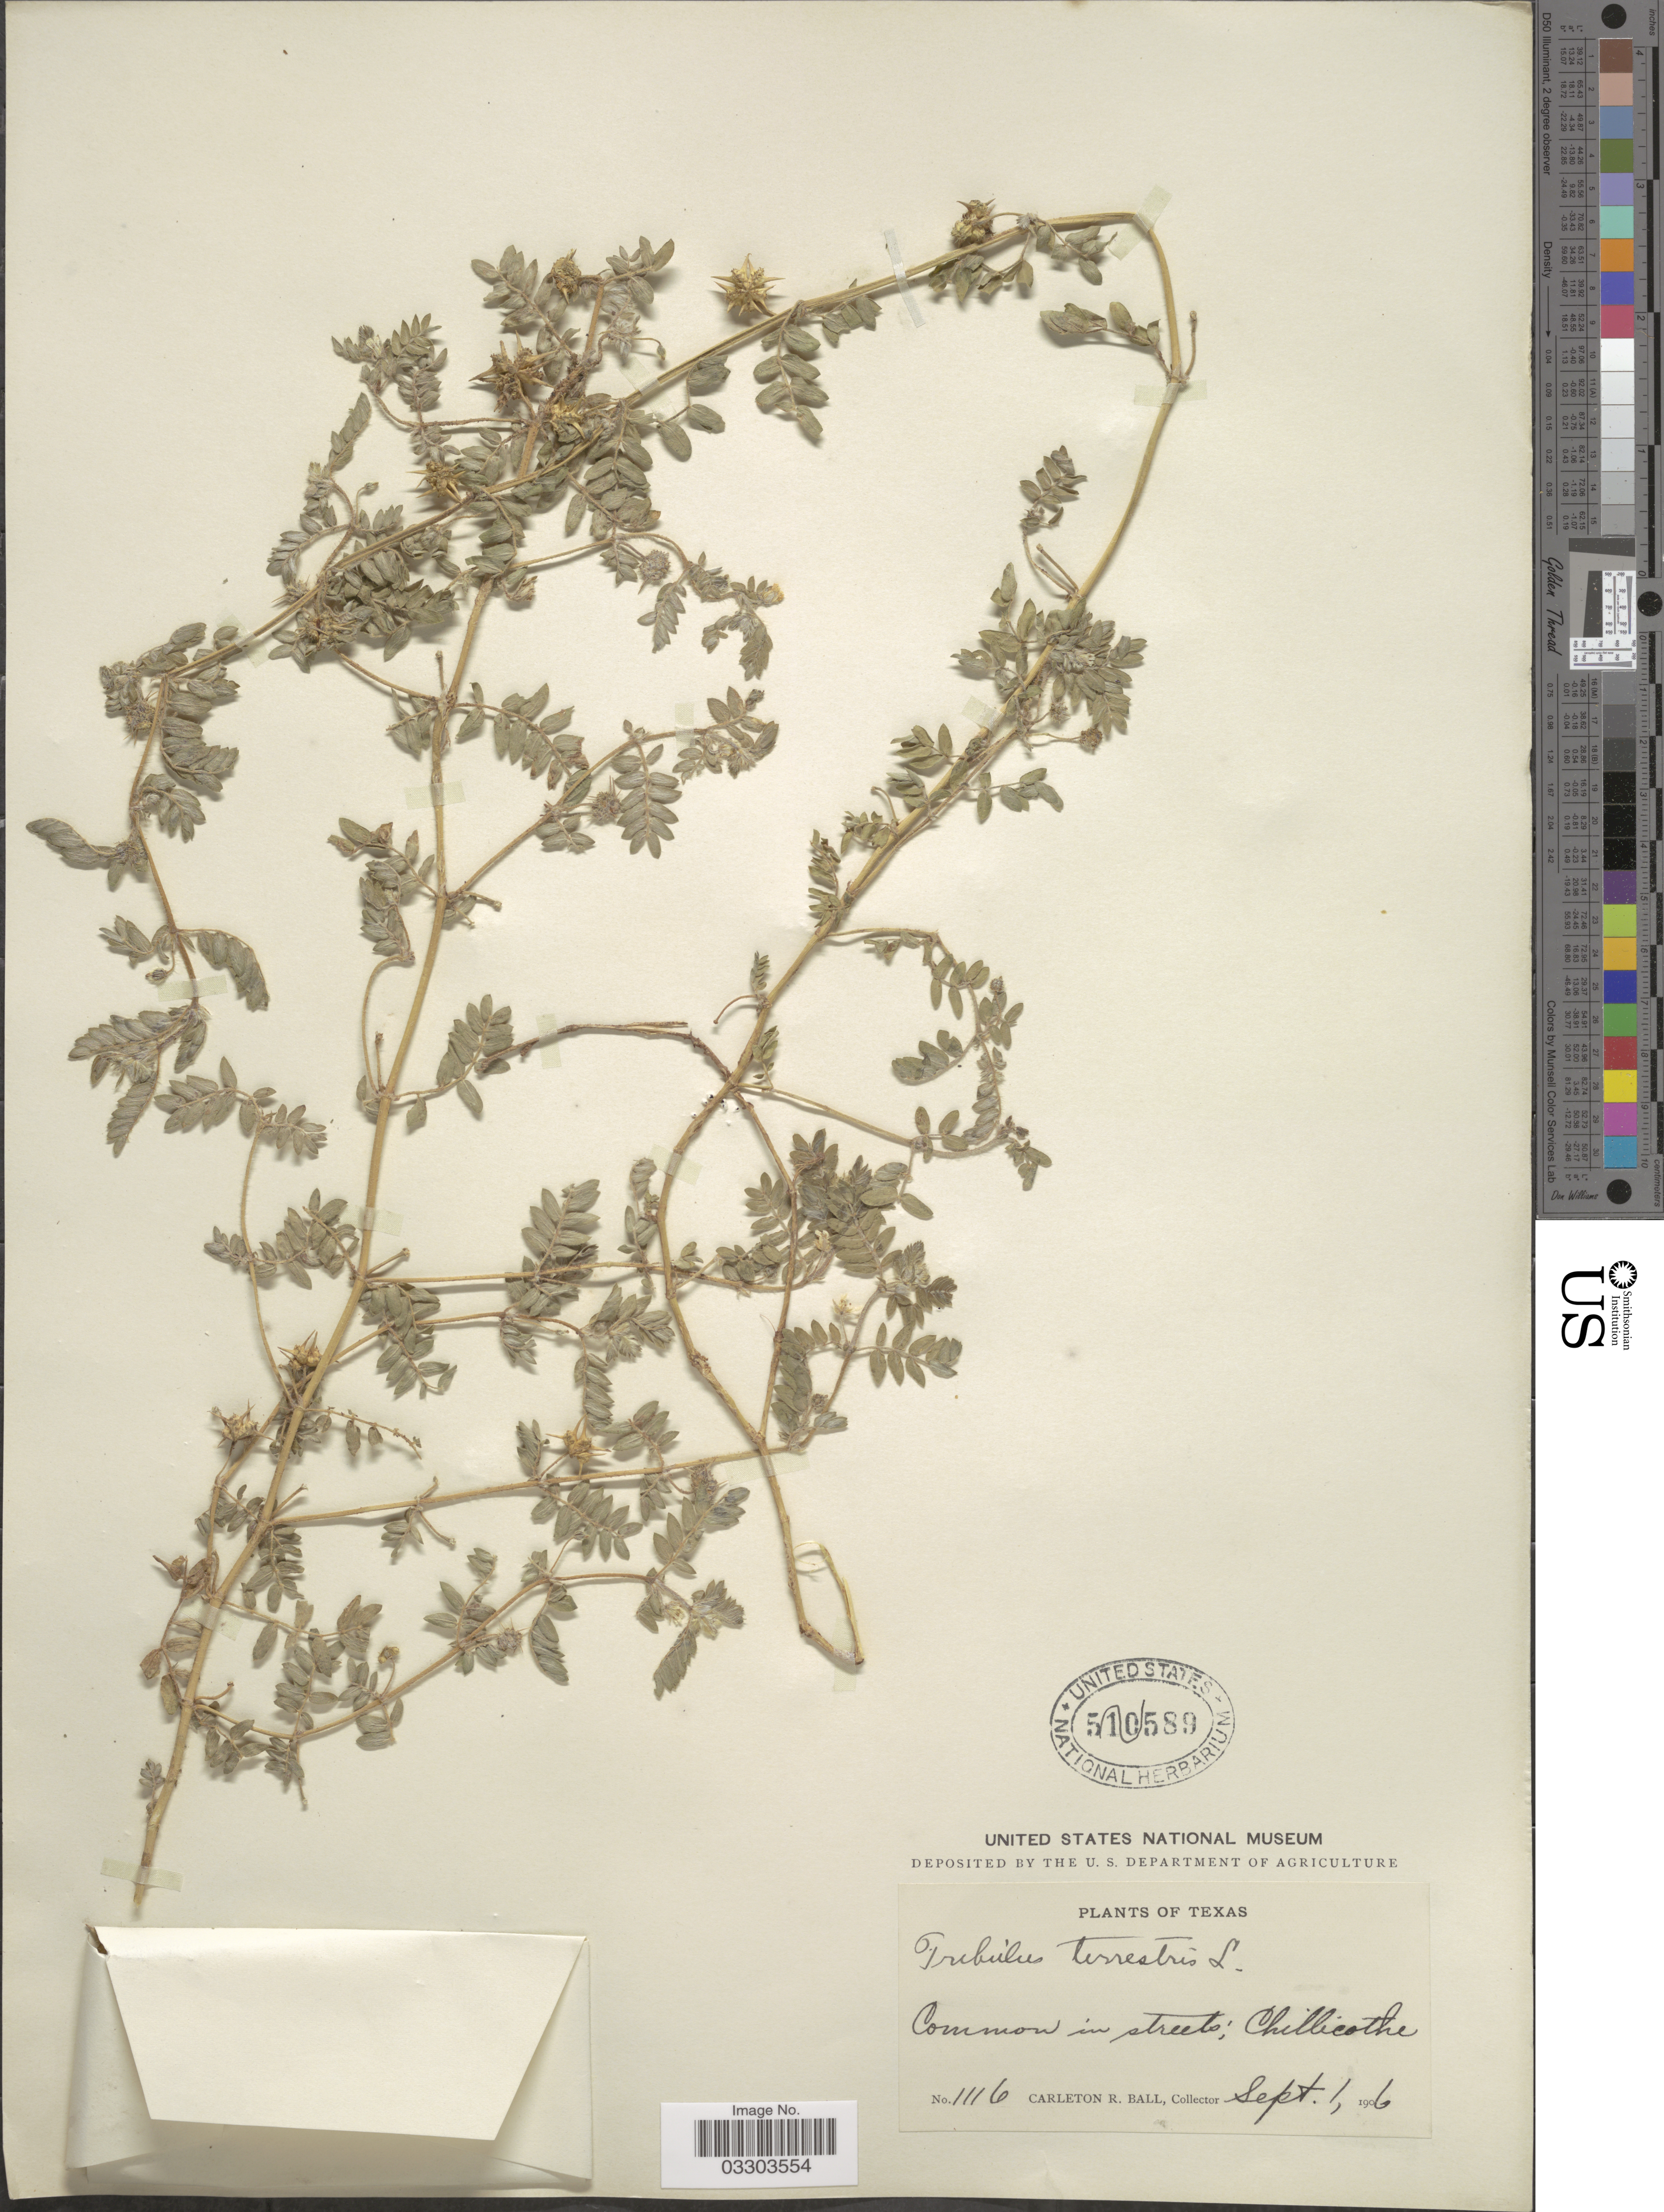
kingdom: Plantae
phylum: Tracheophyta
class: Magnoliopsida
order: Zygophyllales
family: Zygophyllaceae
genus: Tribulus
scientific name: Tribulus terrestris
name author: L.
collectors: C. R. Ball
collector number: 1116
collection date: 1906-09-01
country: United States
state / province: Texas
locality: Streets; Chillicothe.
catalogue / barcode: US 510589